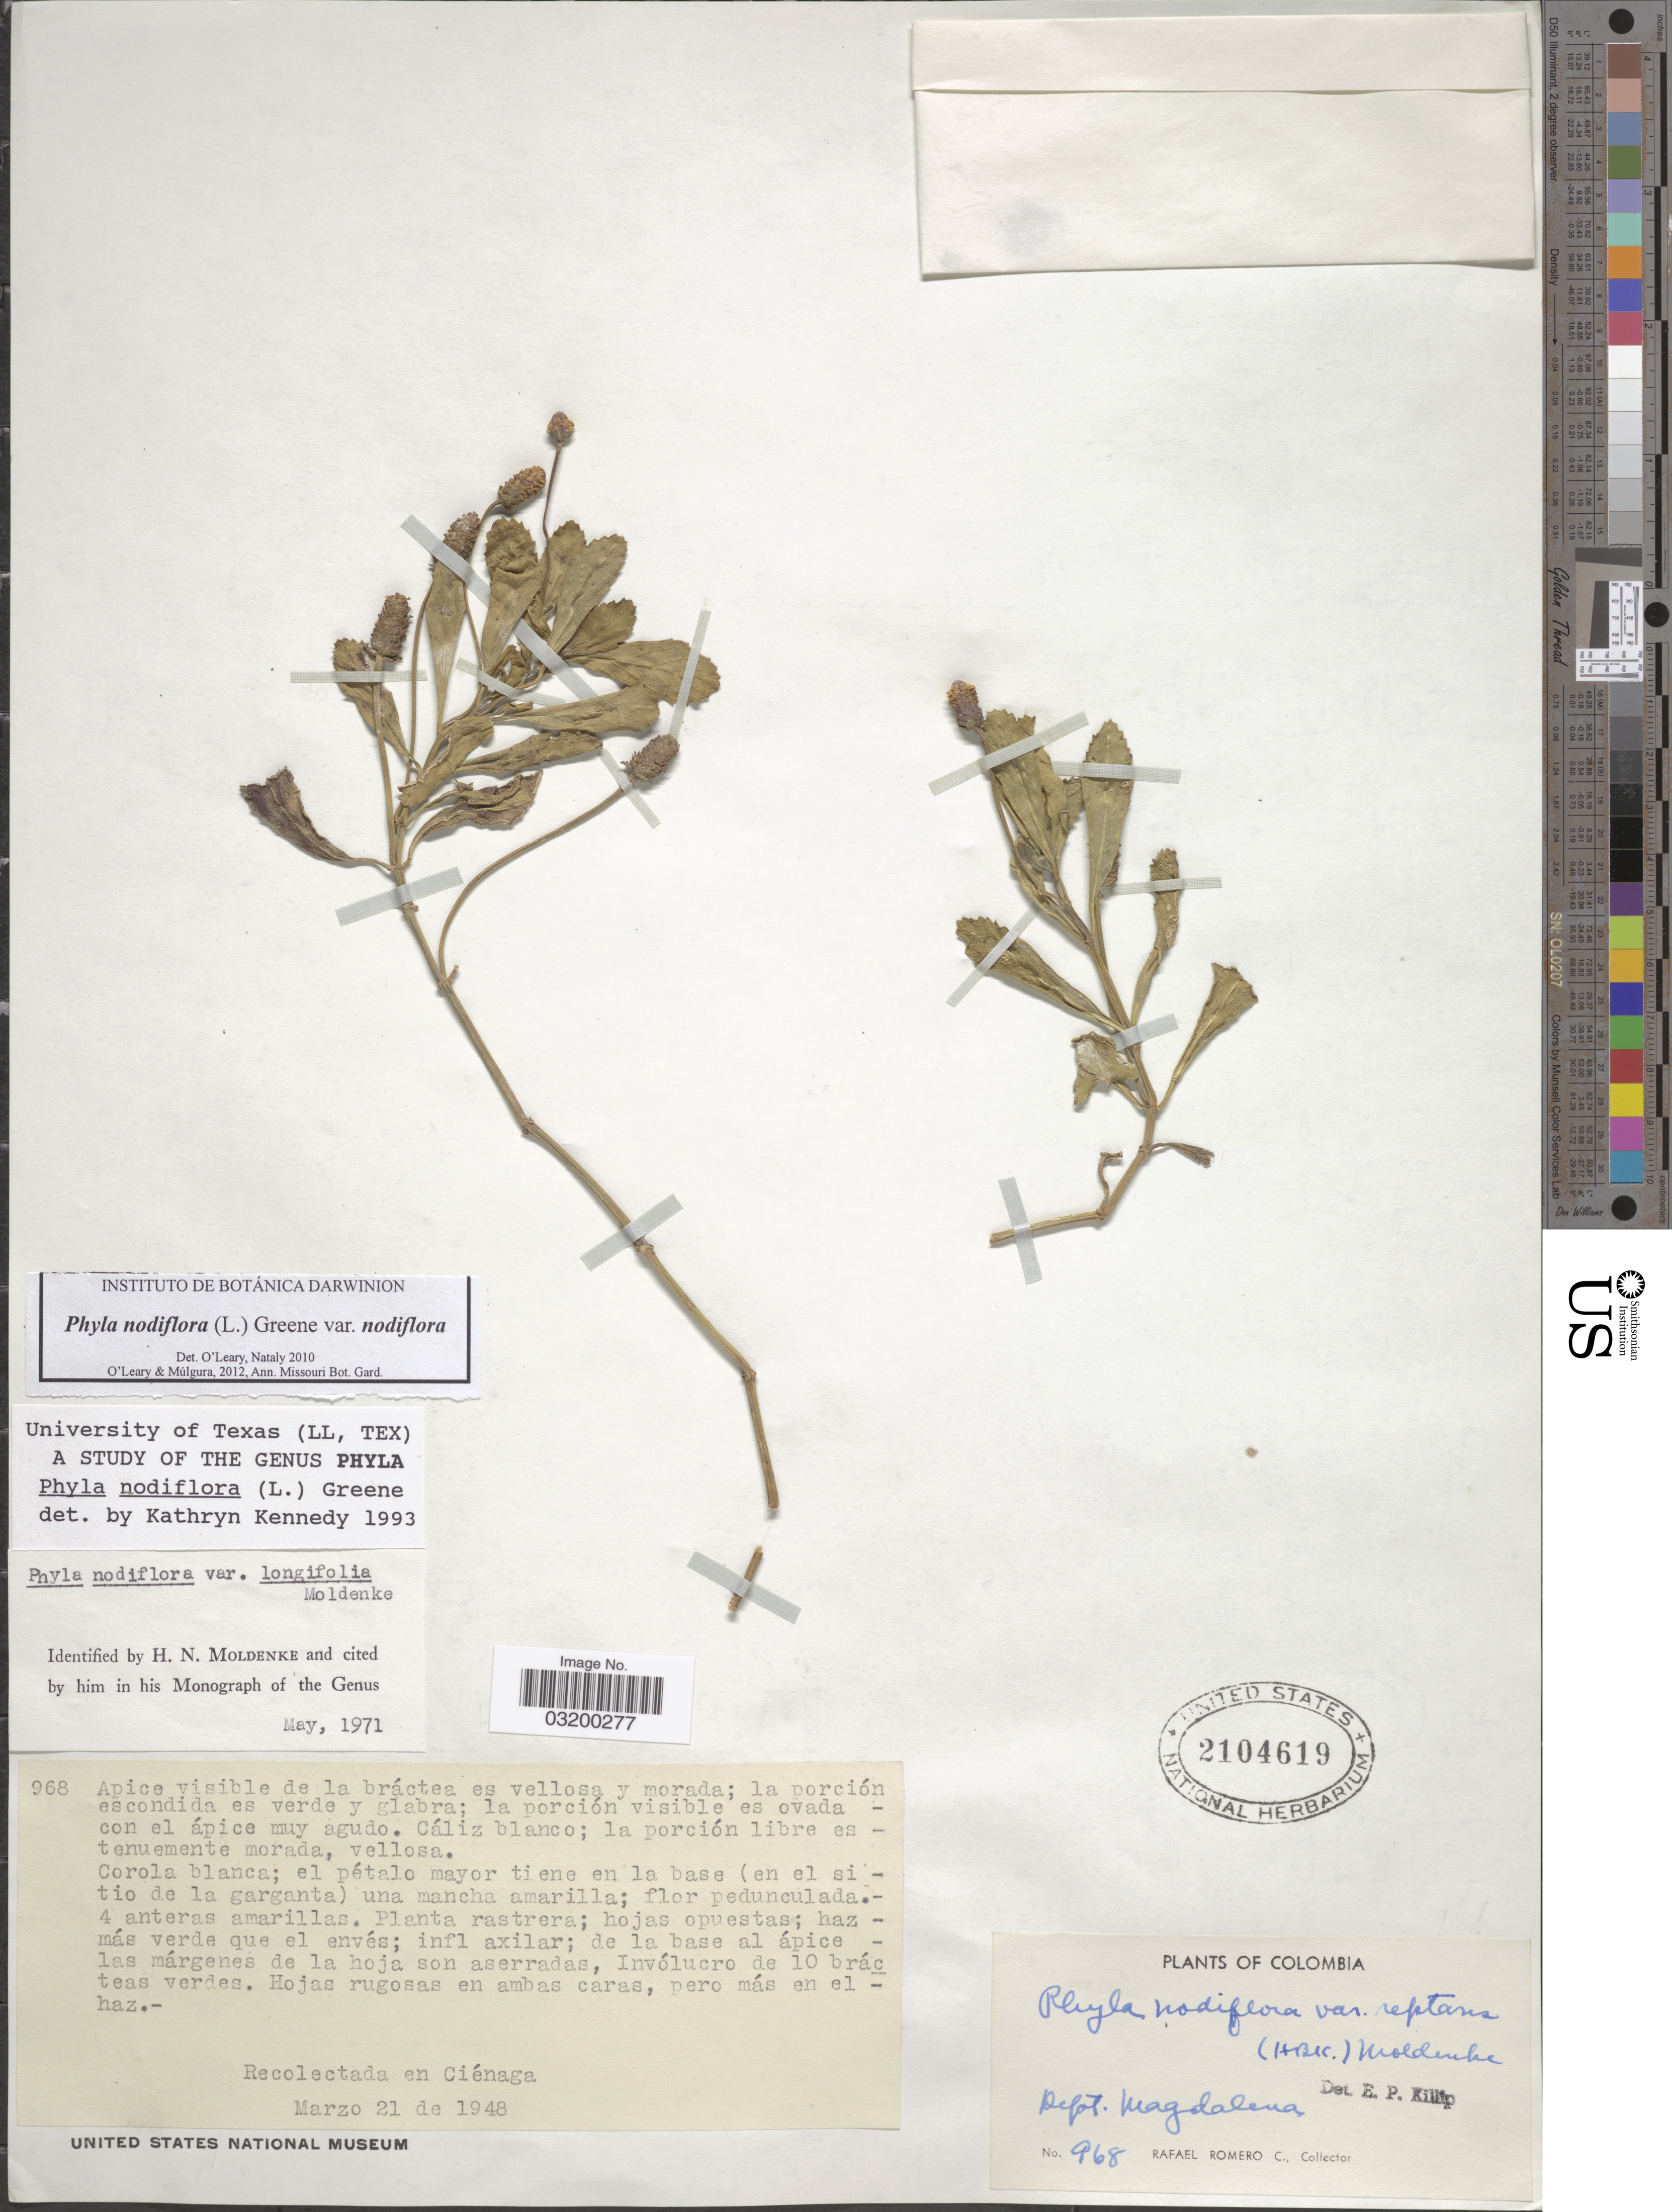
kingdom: Plantae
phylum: Tracheophyta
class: Magnoliopsida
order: Lamiales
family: Verbenaceae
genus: Phyla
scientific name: Phyla nodiflora var. nodiflora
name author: (L.) Greene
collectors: R. Romero Castañeda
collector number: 968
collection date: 1948-03-21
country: Colombia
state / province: Magdalena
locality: Dept. Magdalena. Ciénaga.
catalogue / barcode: US 2104619